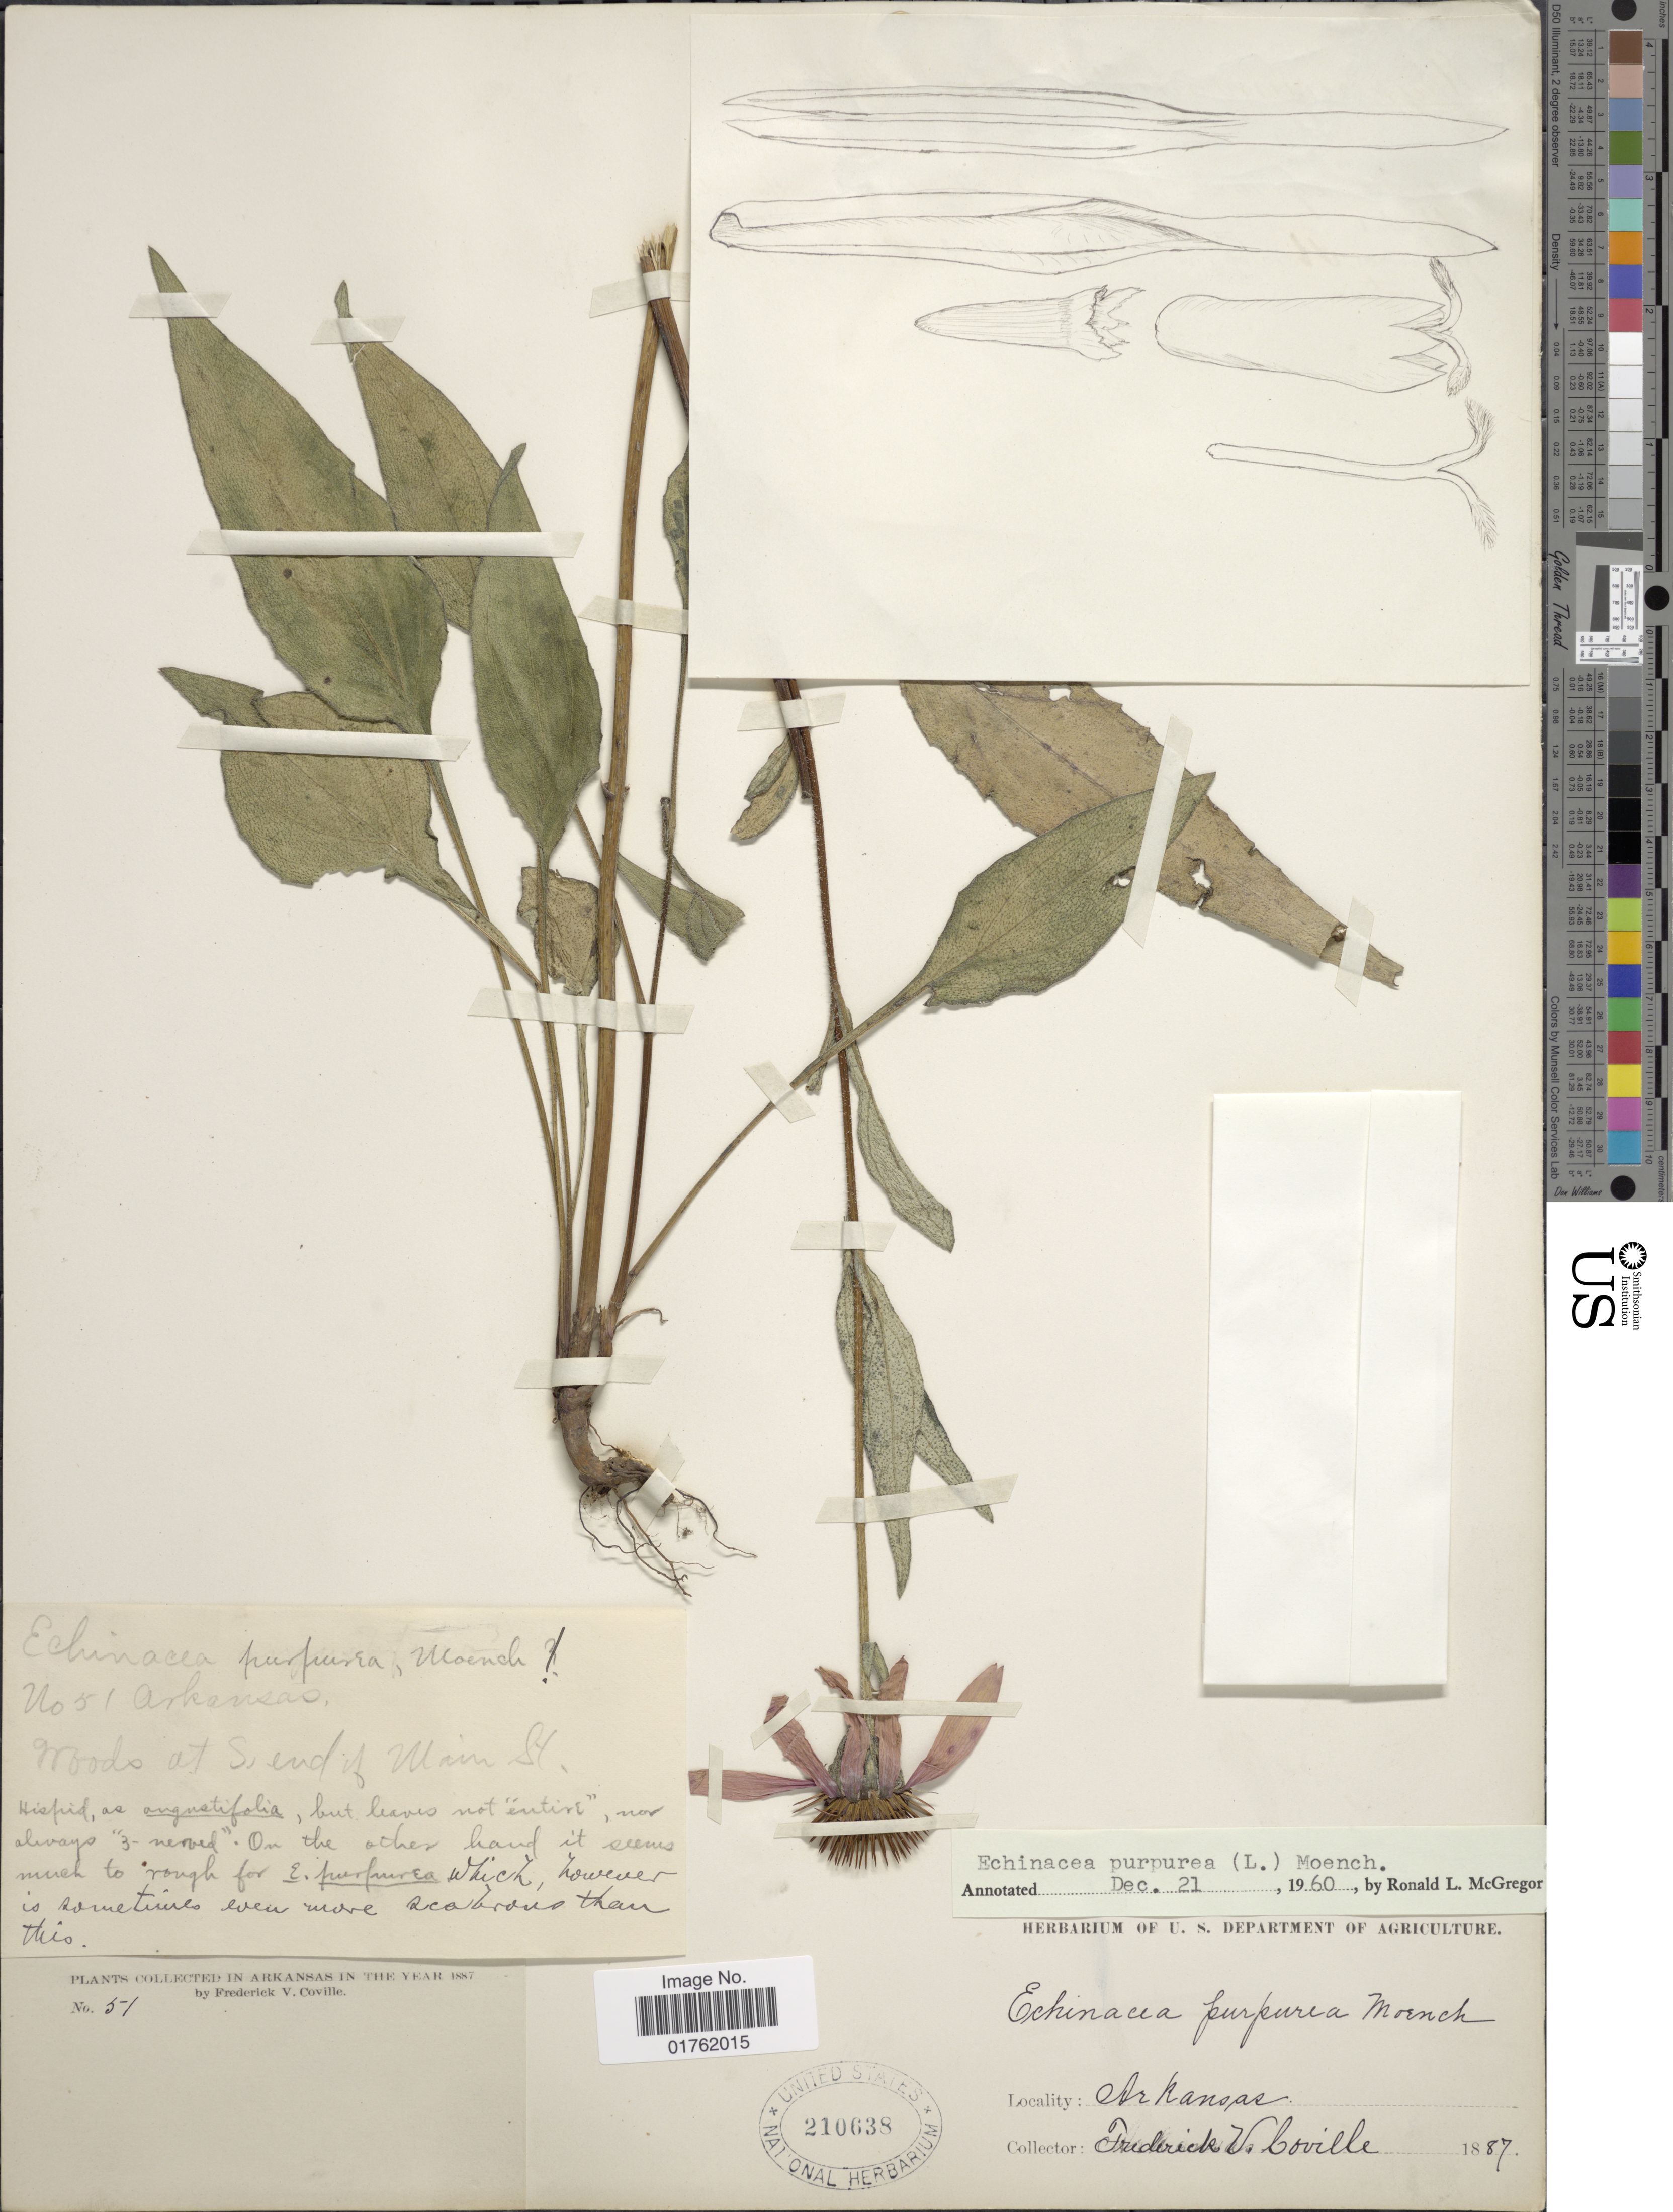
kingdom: Plantae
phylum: Tracheophyta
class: Magnoliopsida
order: Asterales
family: Asteraceae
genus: Echinacea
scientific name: Echinacea purpurea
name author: (L.) Moench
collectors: F. V. Coville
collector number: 51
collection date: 1887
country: United States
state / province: Arkansas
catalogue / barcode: US 210638